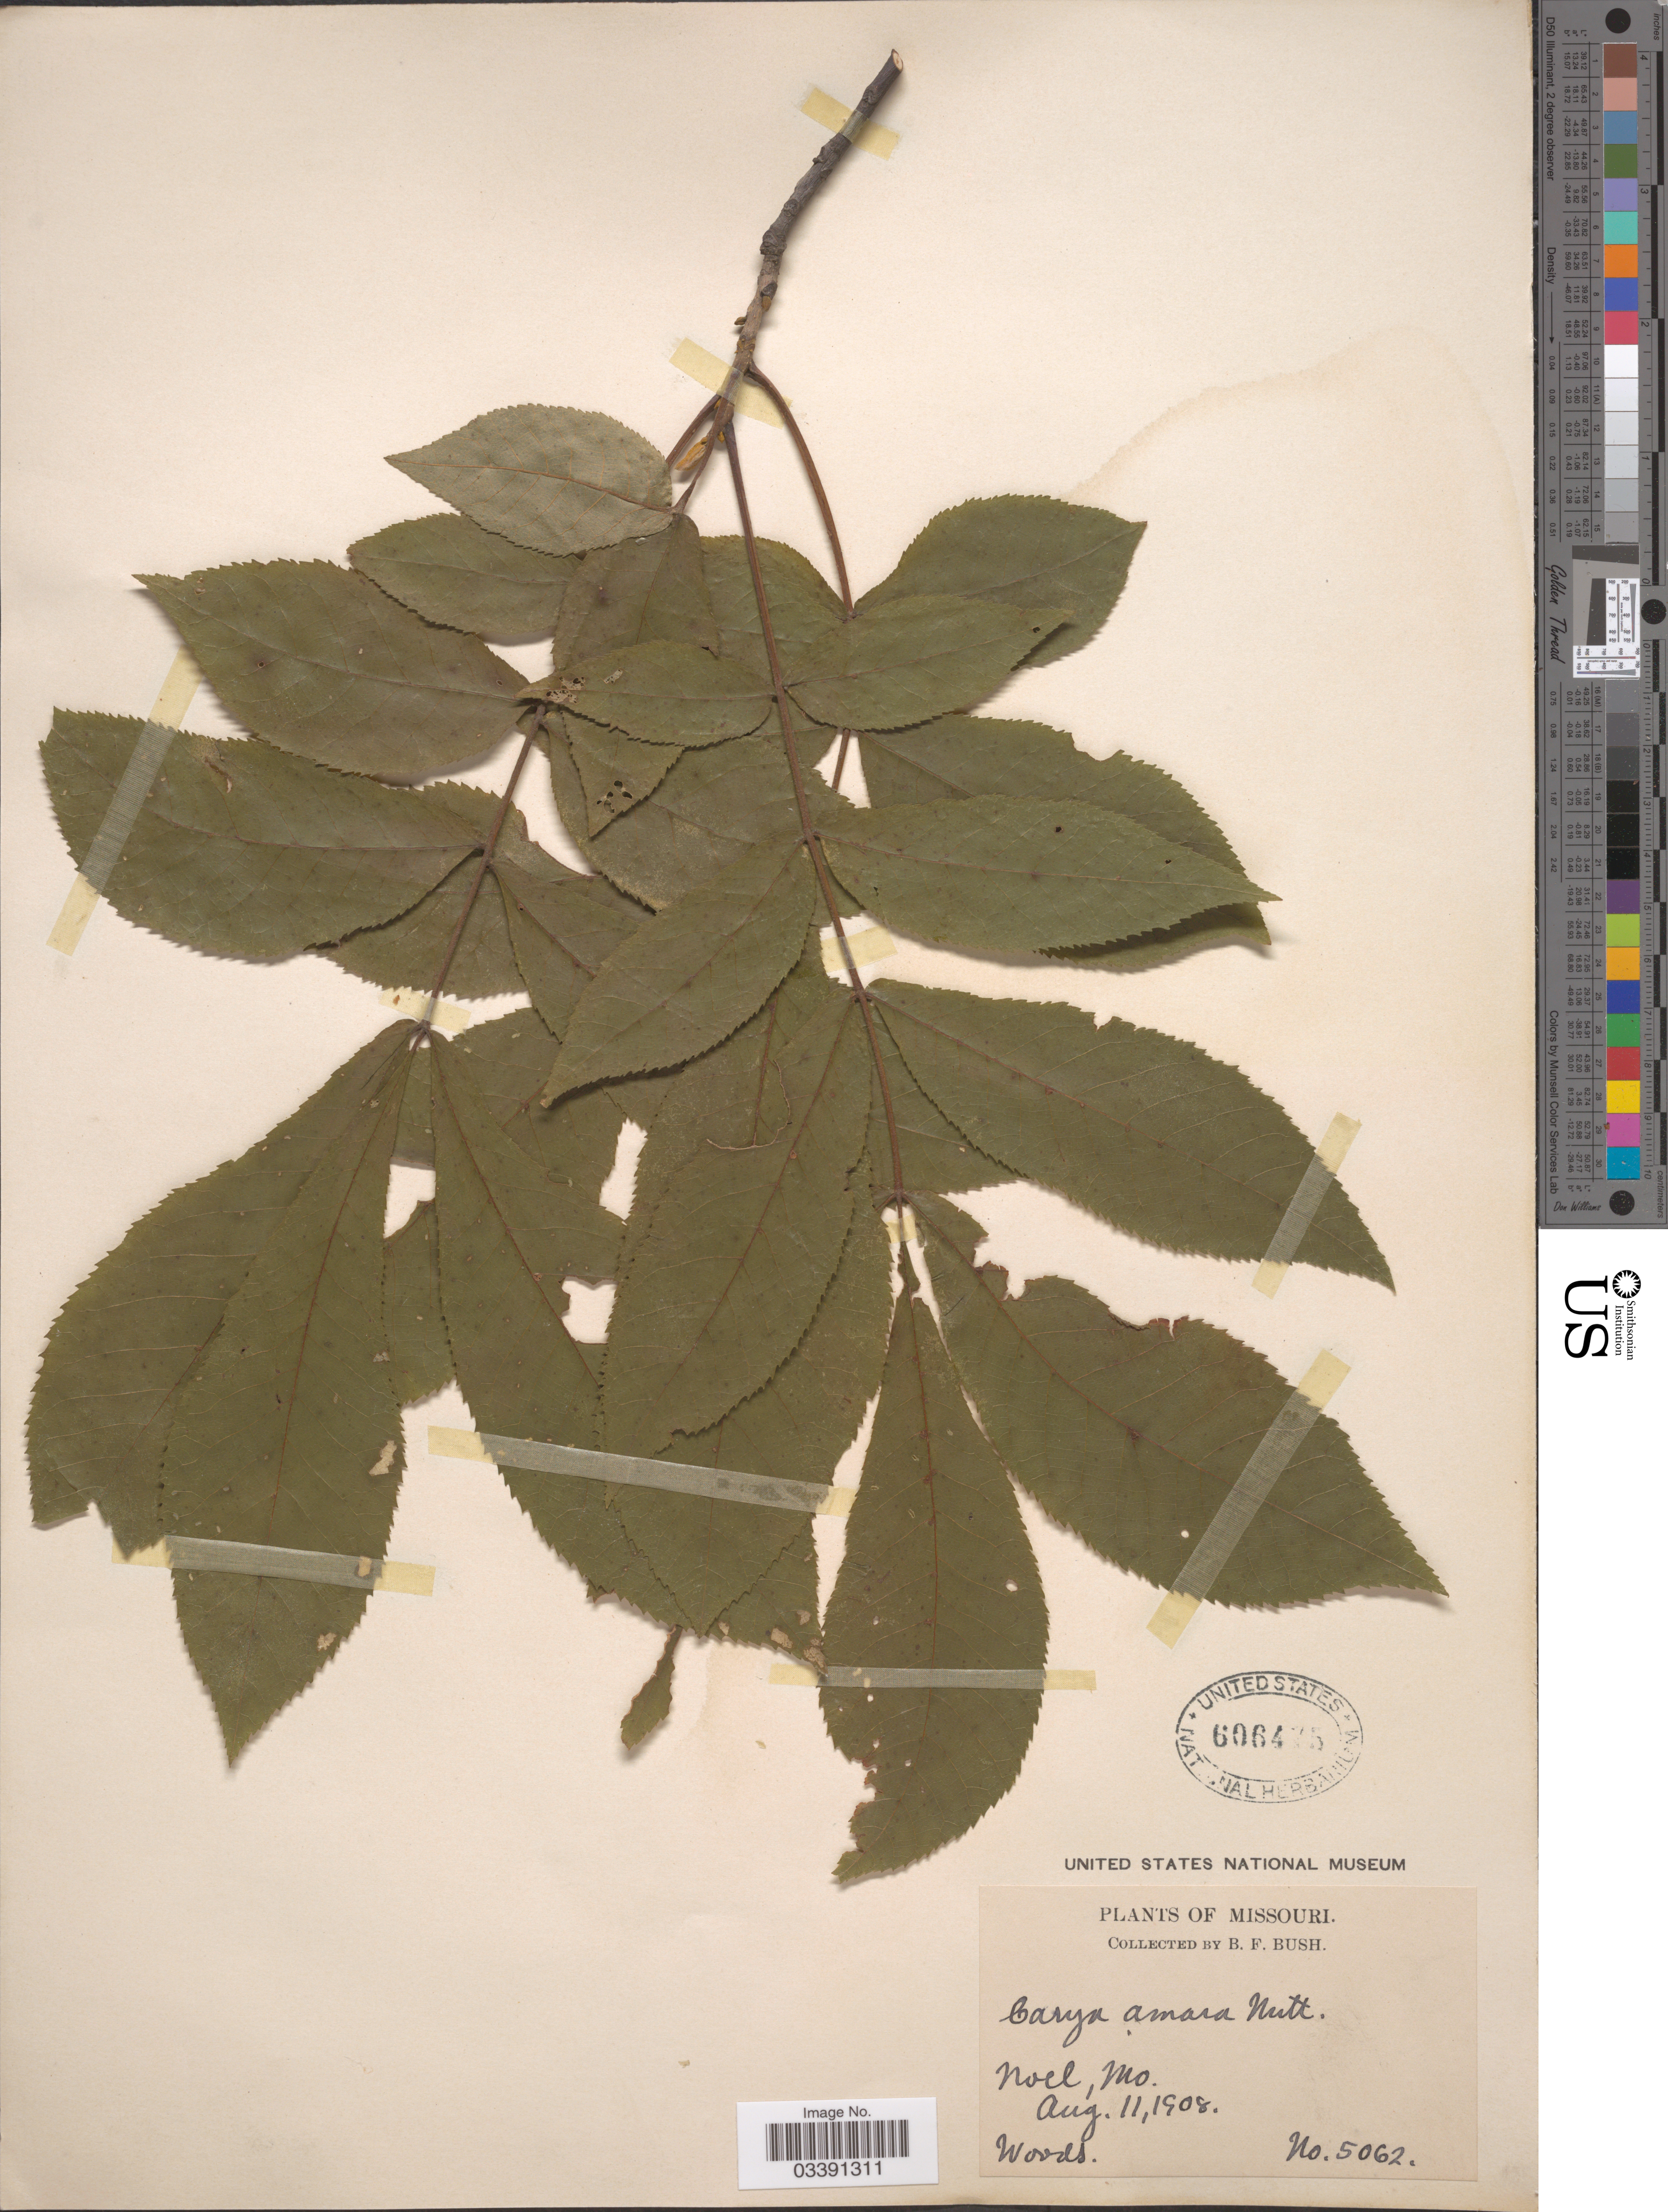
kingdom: Plantae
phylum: Tracheophyta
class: Magnoliopsida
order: Fagales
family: Juglandaceae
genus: Carya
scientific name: Carya cordiformis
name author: (Wangenh.) K. Koch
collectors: B. F. Bush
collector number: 5062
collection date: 1908-08-11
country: United States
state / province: Missouri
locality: Noel.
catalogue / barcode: US 606475